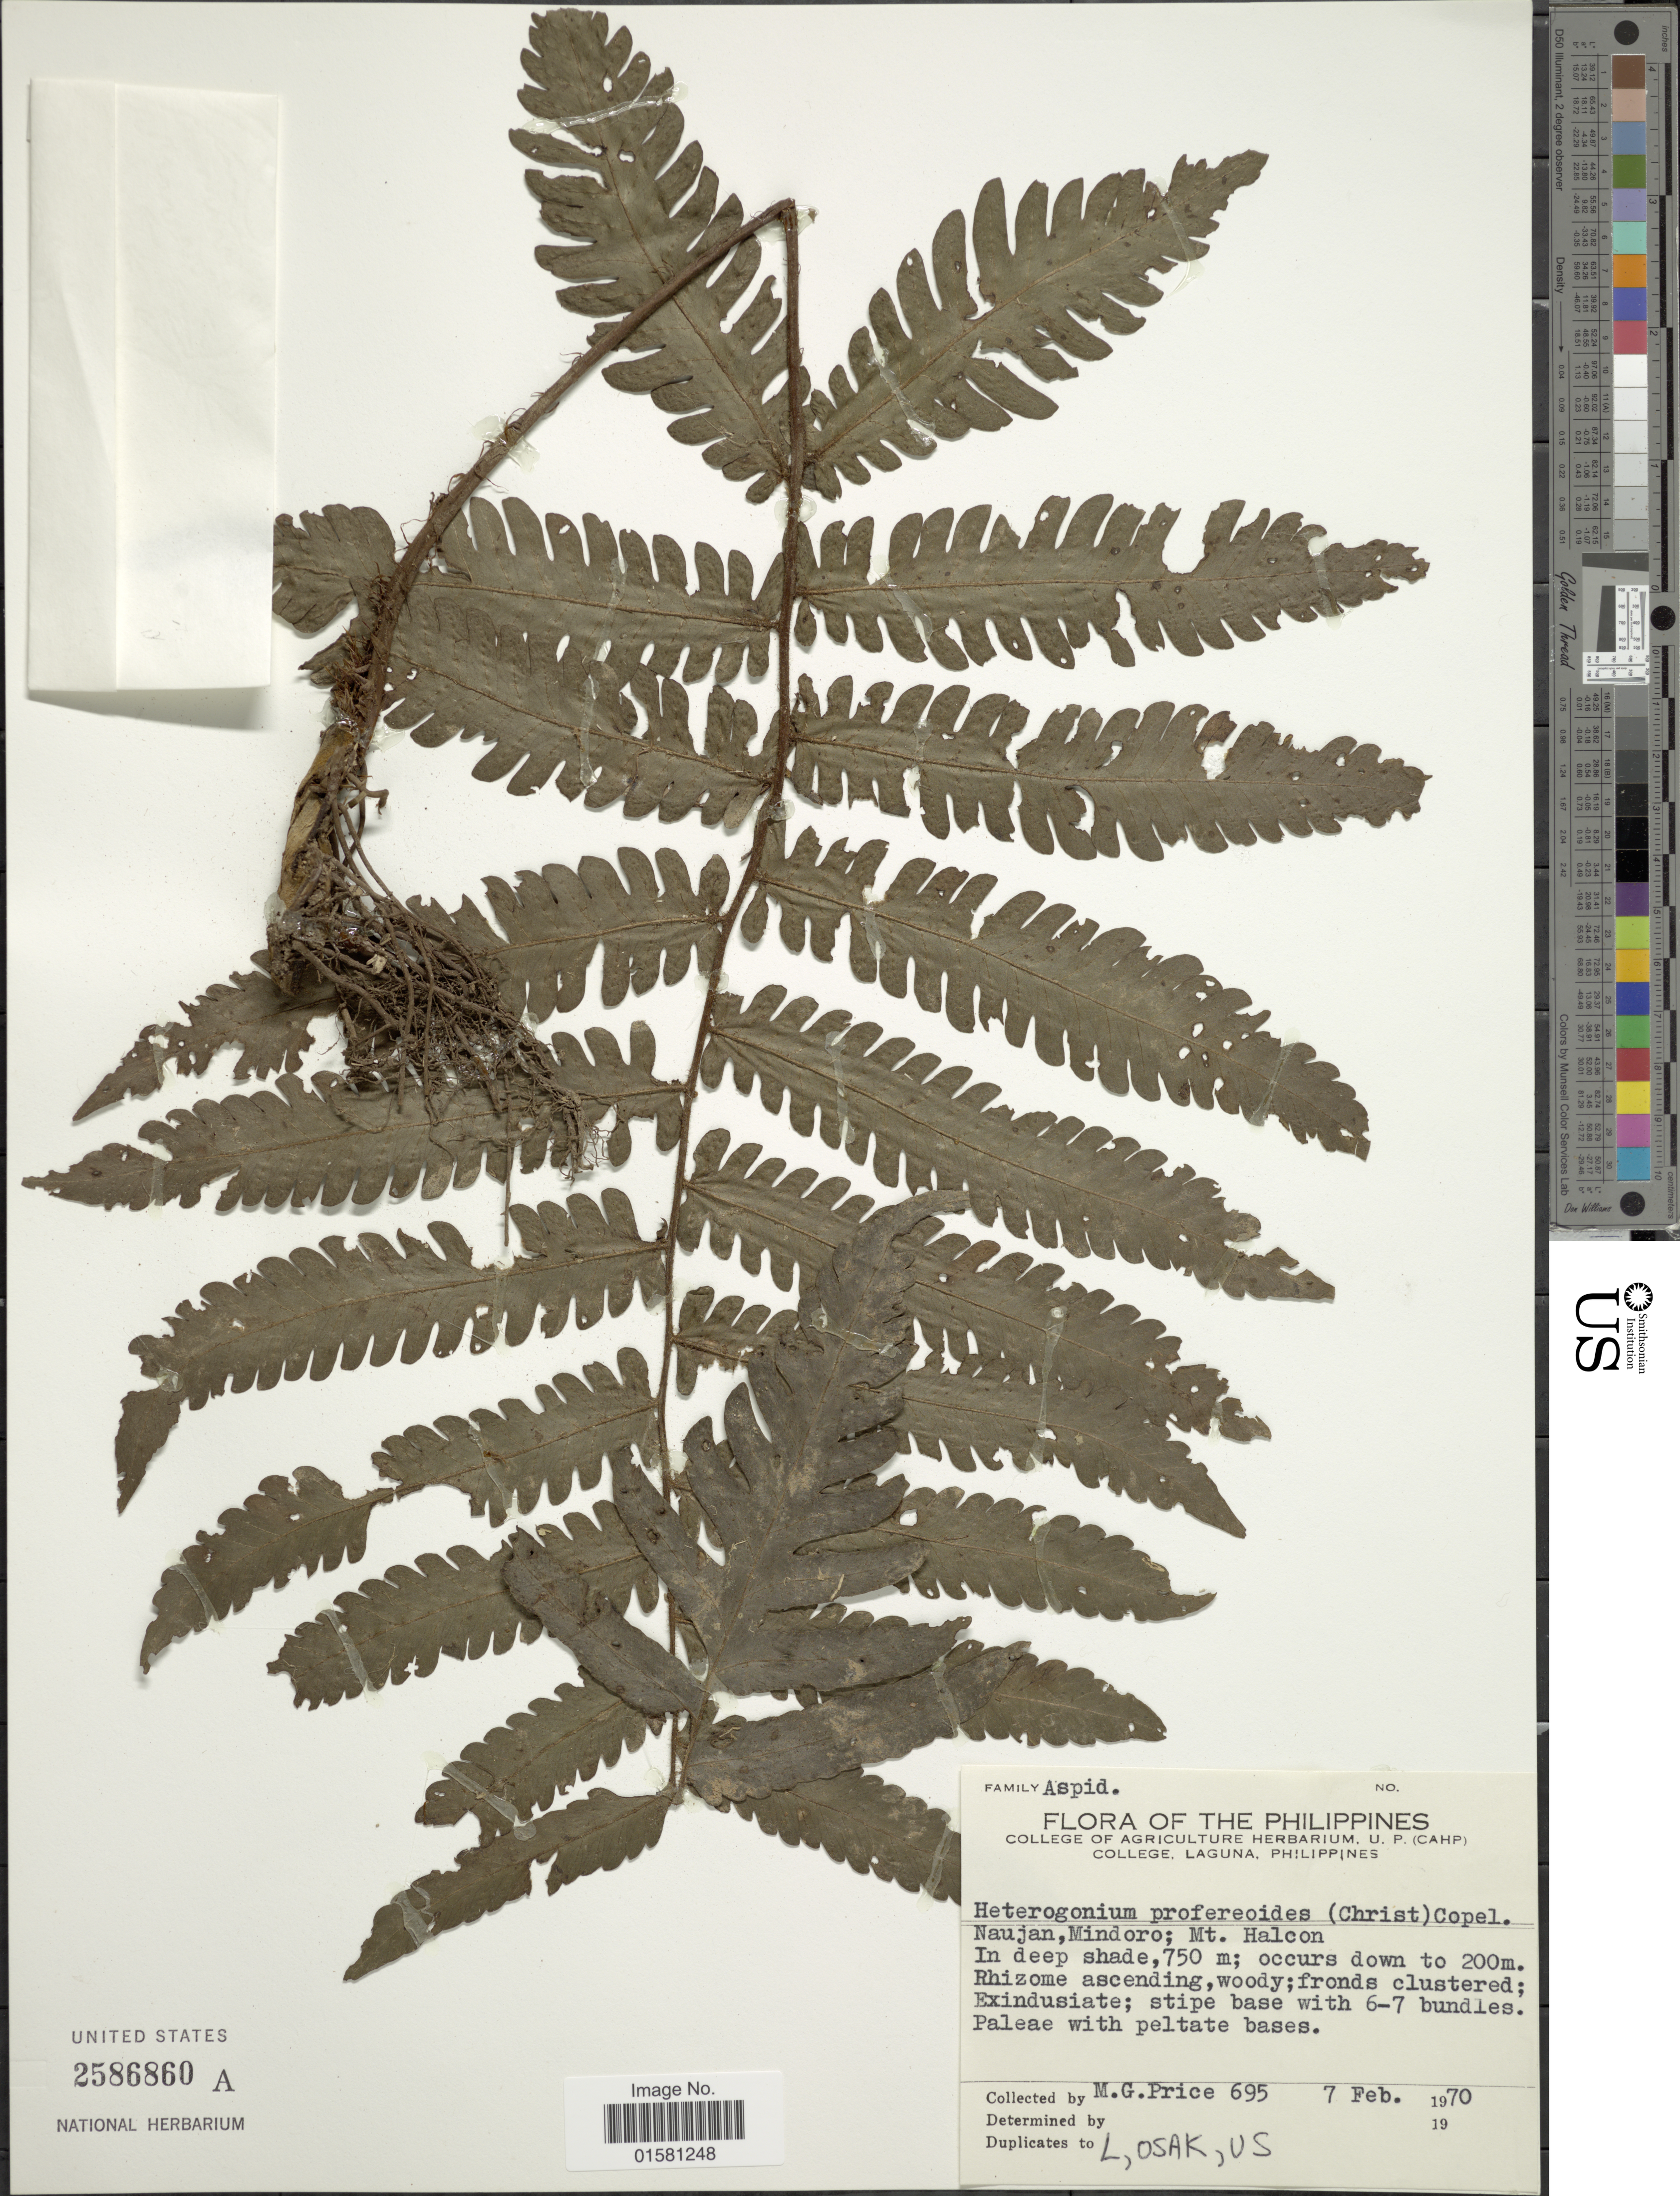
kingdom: Plantae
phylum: Tracheophyta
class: Polypodiopsida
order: Polypodiales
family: Tectariaceae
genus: Tectaria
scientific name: Tectaria profereoides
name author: (Christ) S.Y. Dong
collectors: M. G. Price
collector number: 695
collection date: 1970-02-07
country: Philippines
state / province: Mimaropa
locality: Naujan, Mindoro; Mt. Halcon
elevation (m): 200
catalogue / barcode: US 2586860A